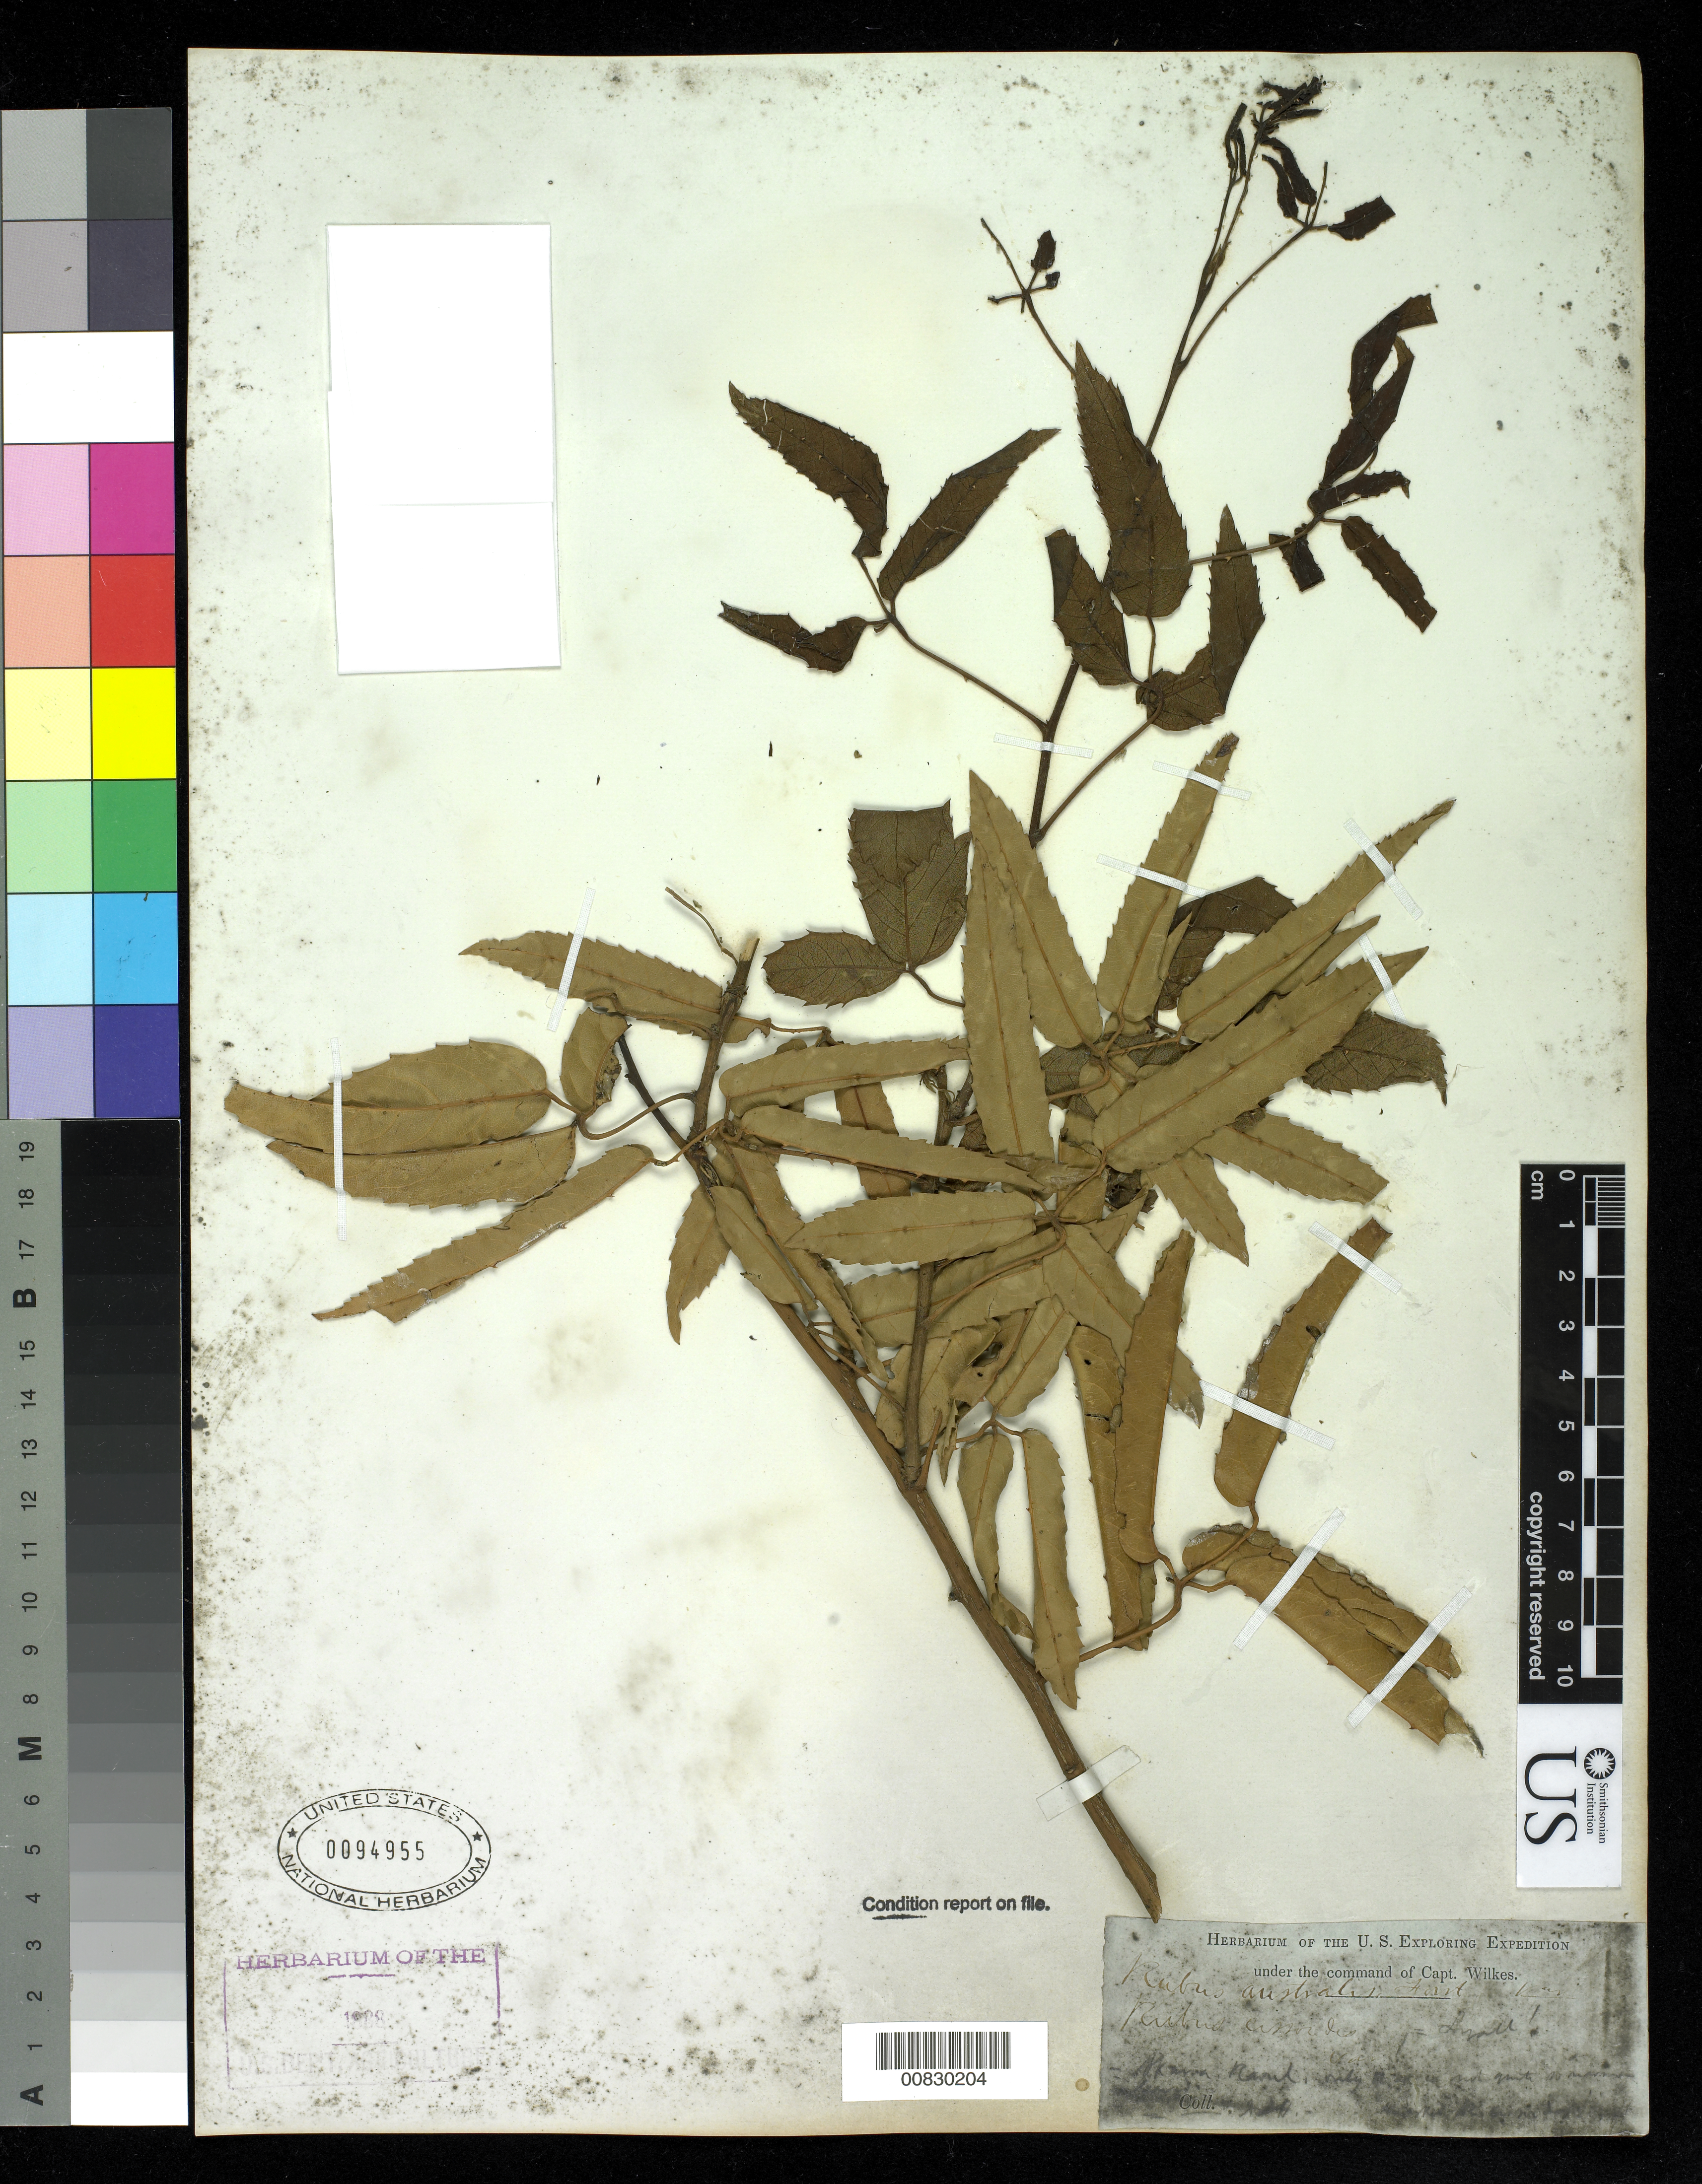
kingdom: Plantae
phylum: Tracheophyta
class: Magnoliopsida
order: Rosales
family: Rosaceae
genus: Rubus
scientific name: Rubus canescens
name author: DC.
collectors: Wilkes Explor. Exped.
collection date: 1838/1842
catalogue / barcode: US 94955